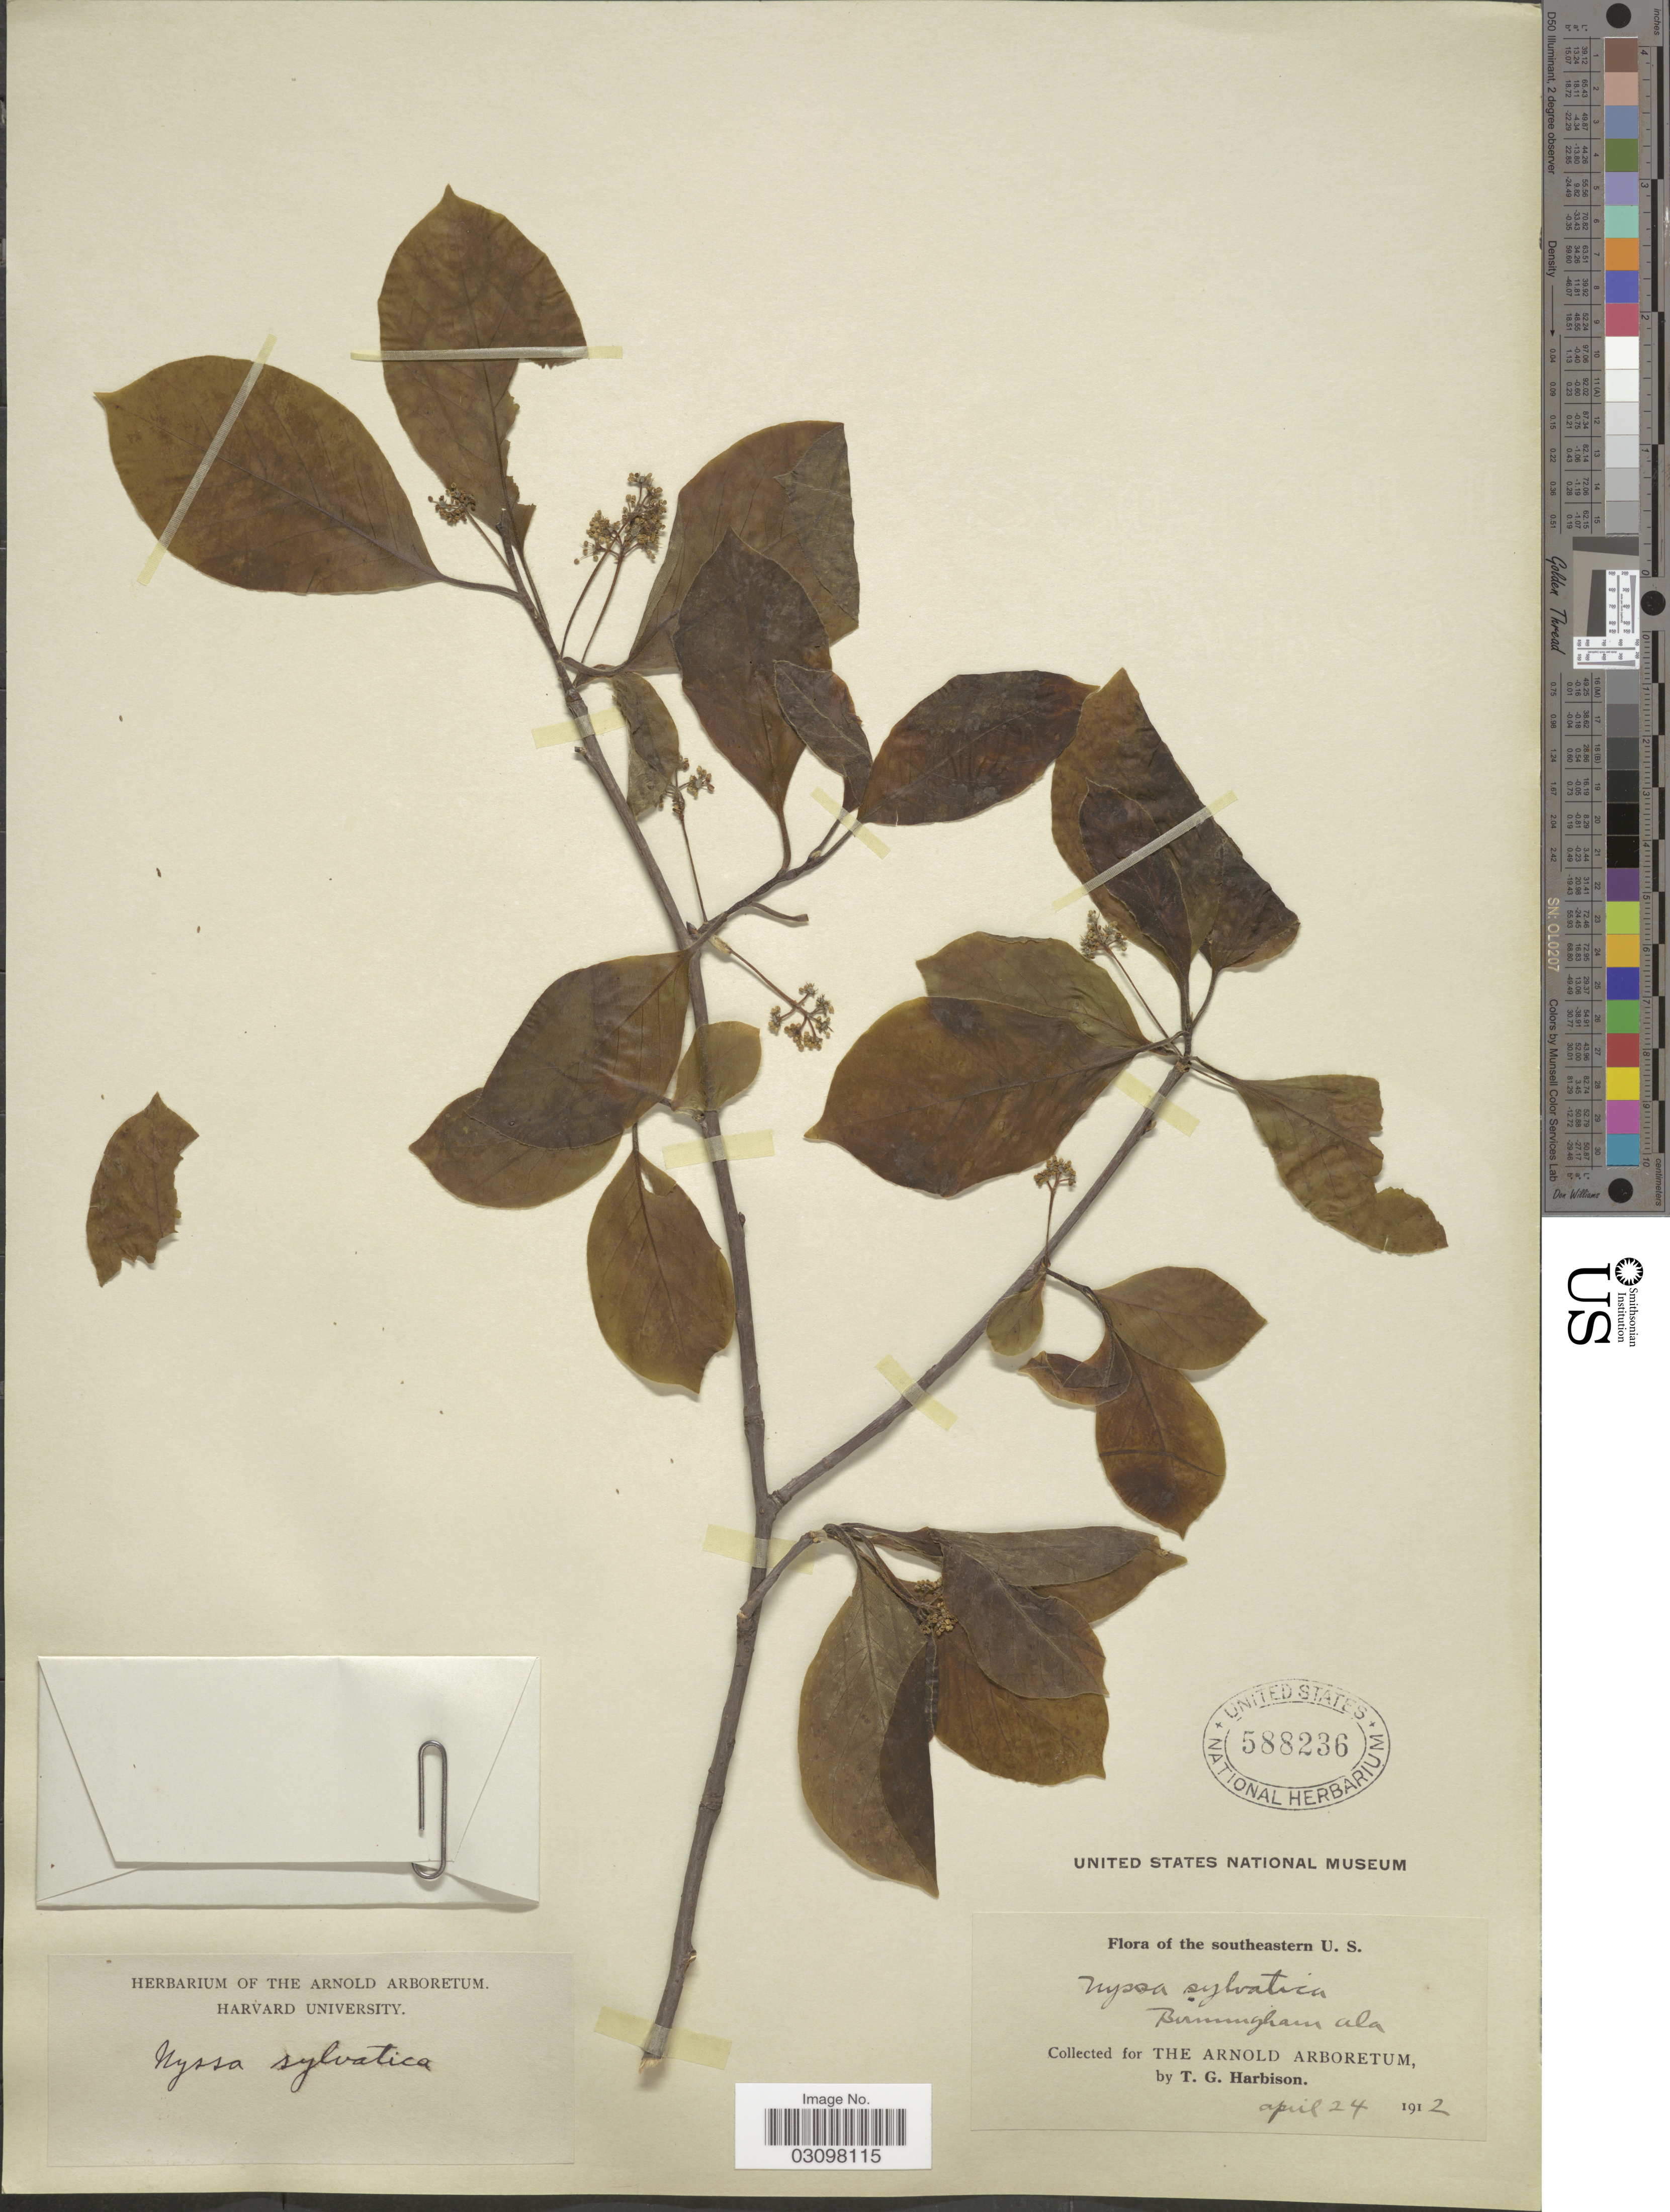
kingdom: Plantae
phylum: Tracheophyta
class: Magnoliopsida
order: Cornales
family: Nyssaceae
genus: Nyssa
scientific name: Nyssa sylvatica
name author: Marshall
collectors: T. Harbison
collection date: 1912-04-24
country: United States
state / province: Alabama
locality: Southern U.S. Birmingham.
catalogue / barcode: US 588236